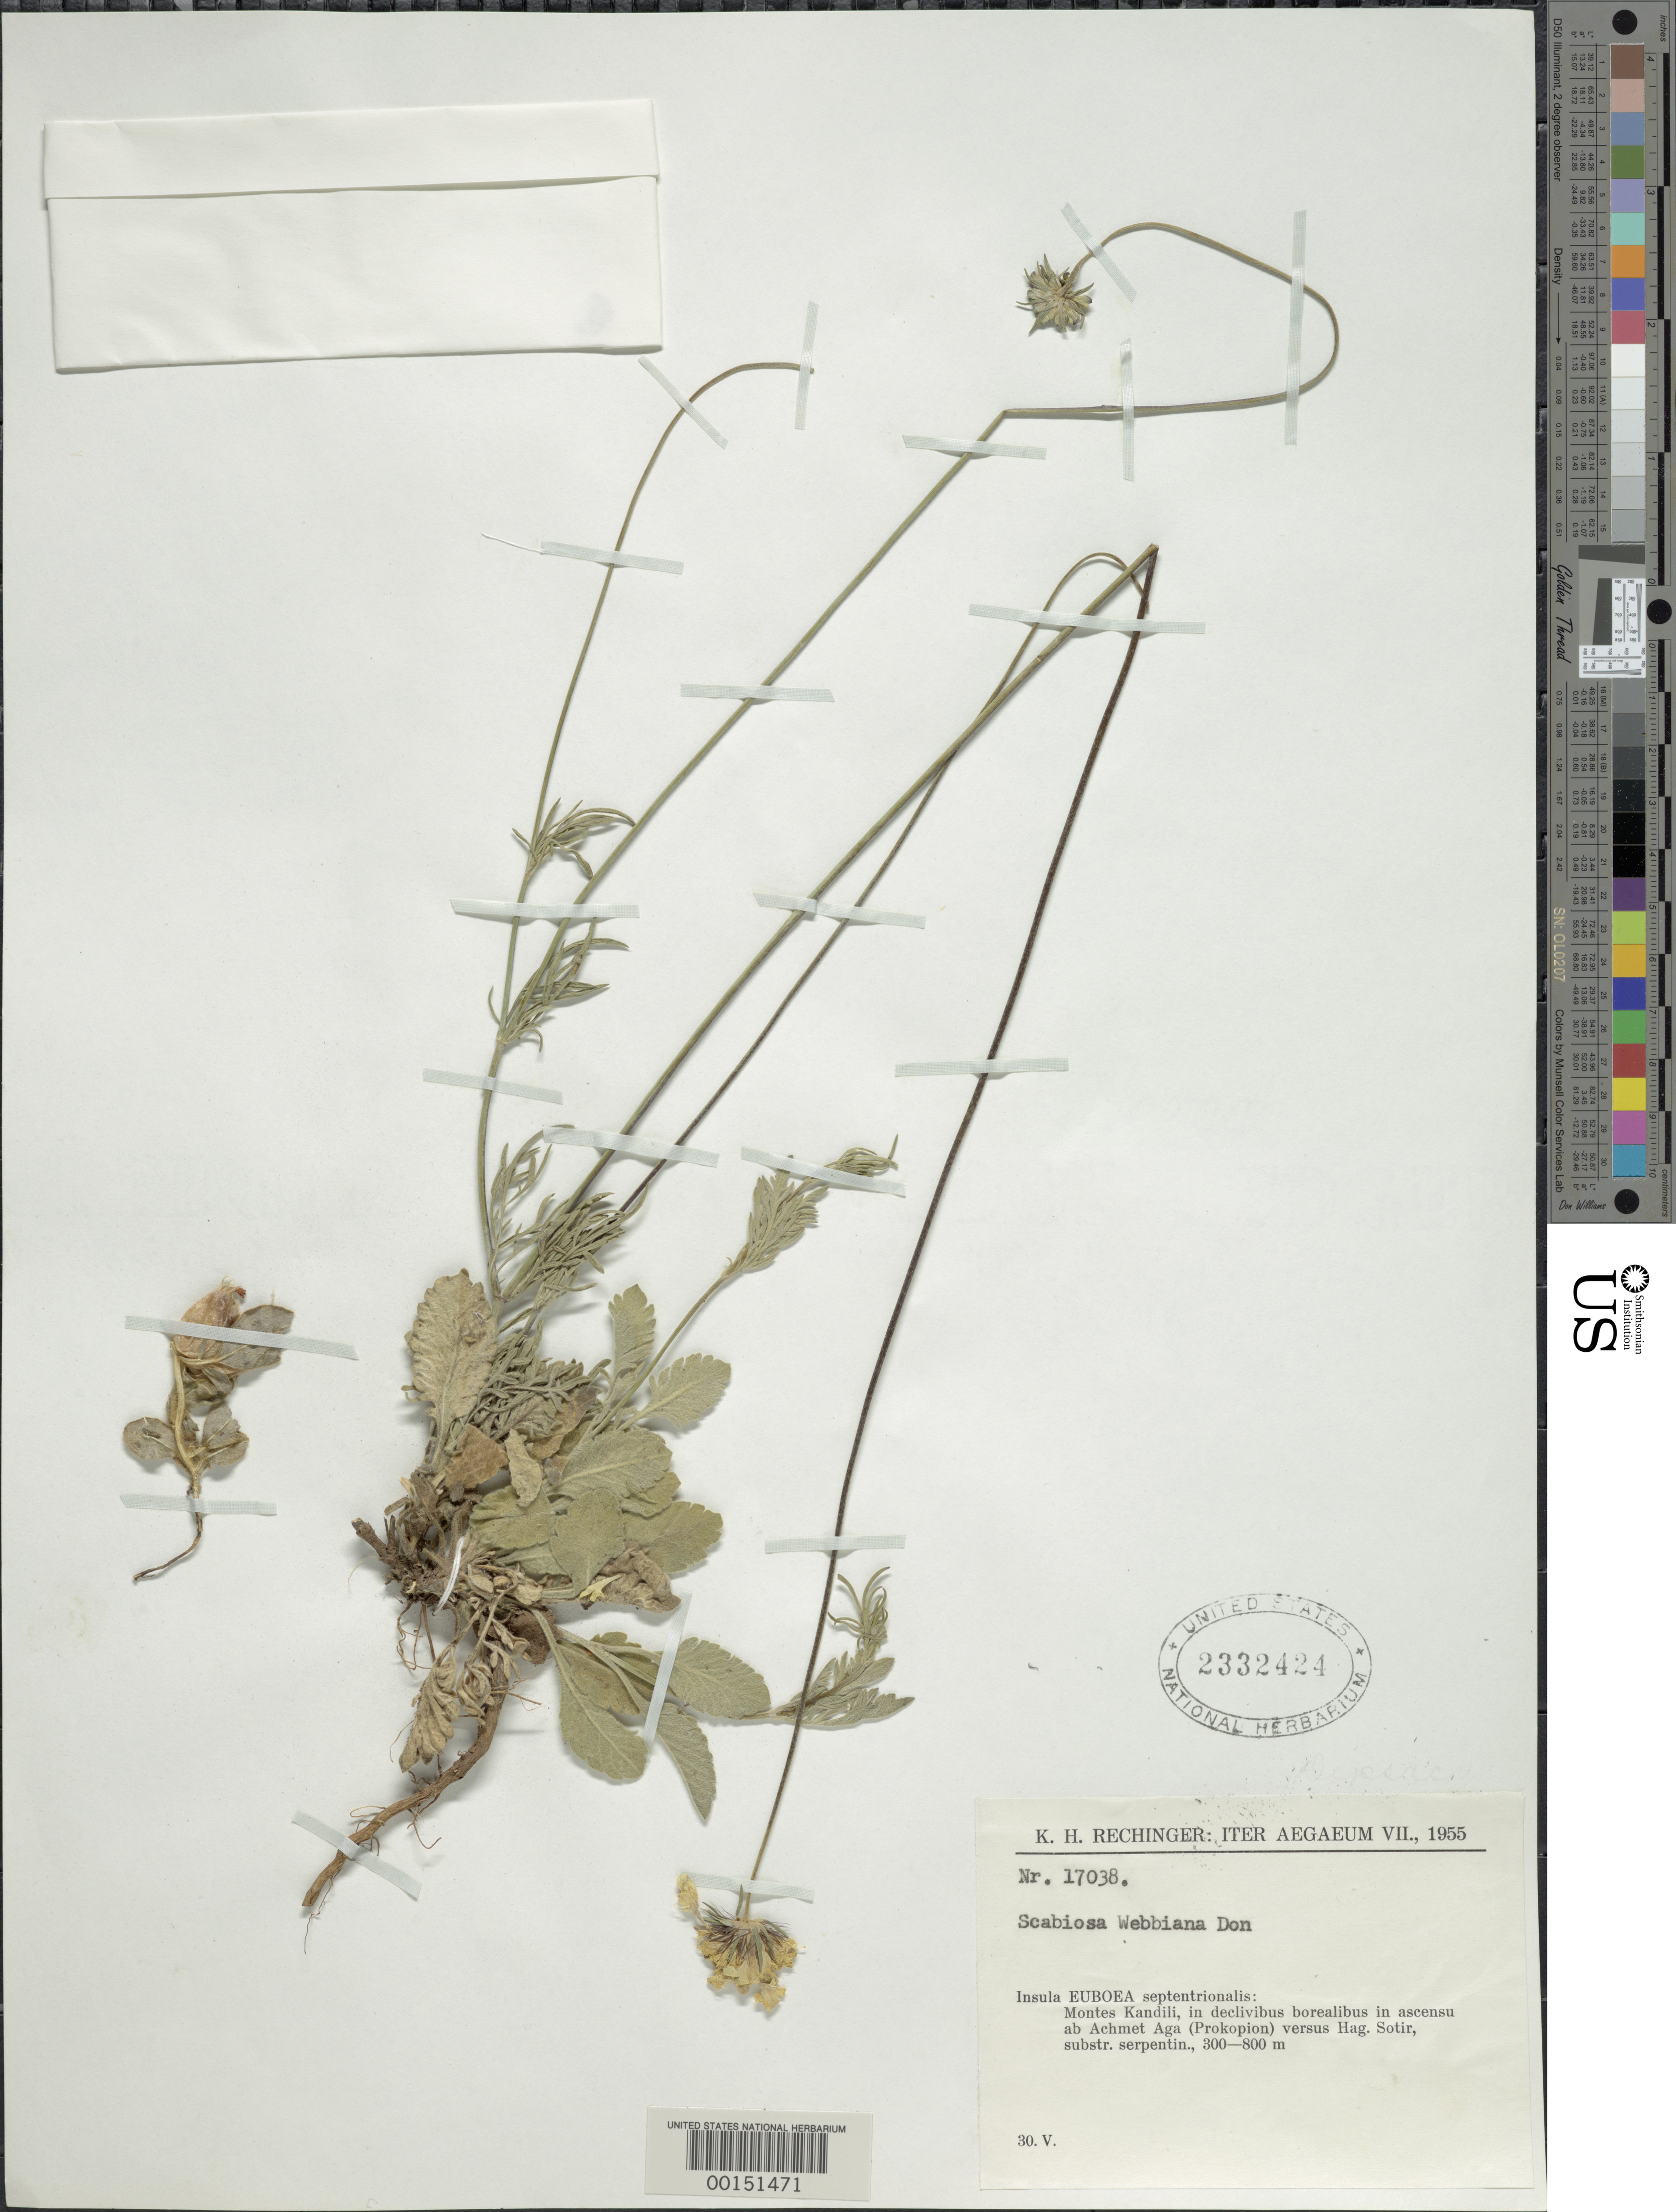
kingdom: Plantae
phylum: Tracheophyta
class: Magnoliopsida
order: Dipsacales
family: Caprifoliaceae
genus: Scabiosa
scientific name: Scabiosa ochroleuca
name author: L.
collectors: K. H. Rechinger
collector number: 17038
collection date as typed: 30 May 1955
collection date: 1955-05-30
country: Greece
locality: Insula Euboea, Montes Kandli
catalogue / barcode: US 2332424